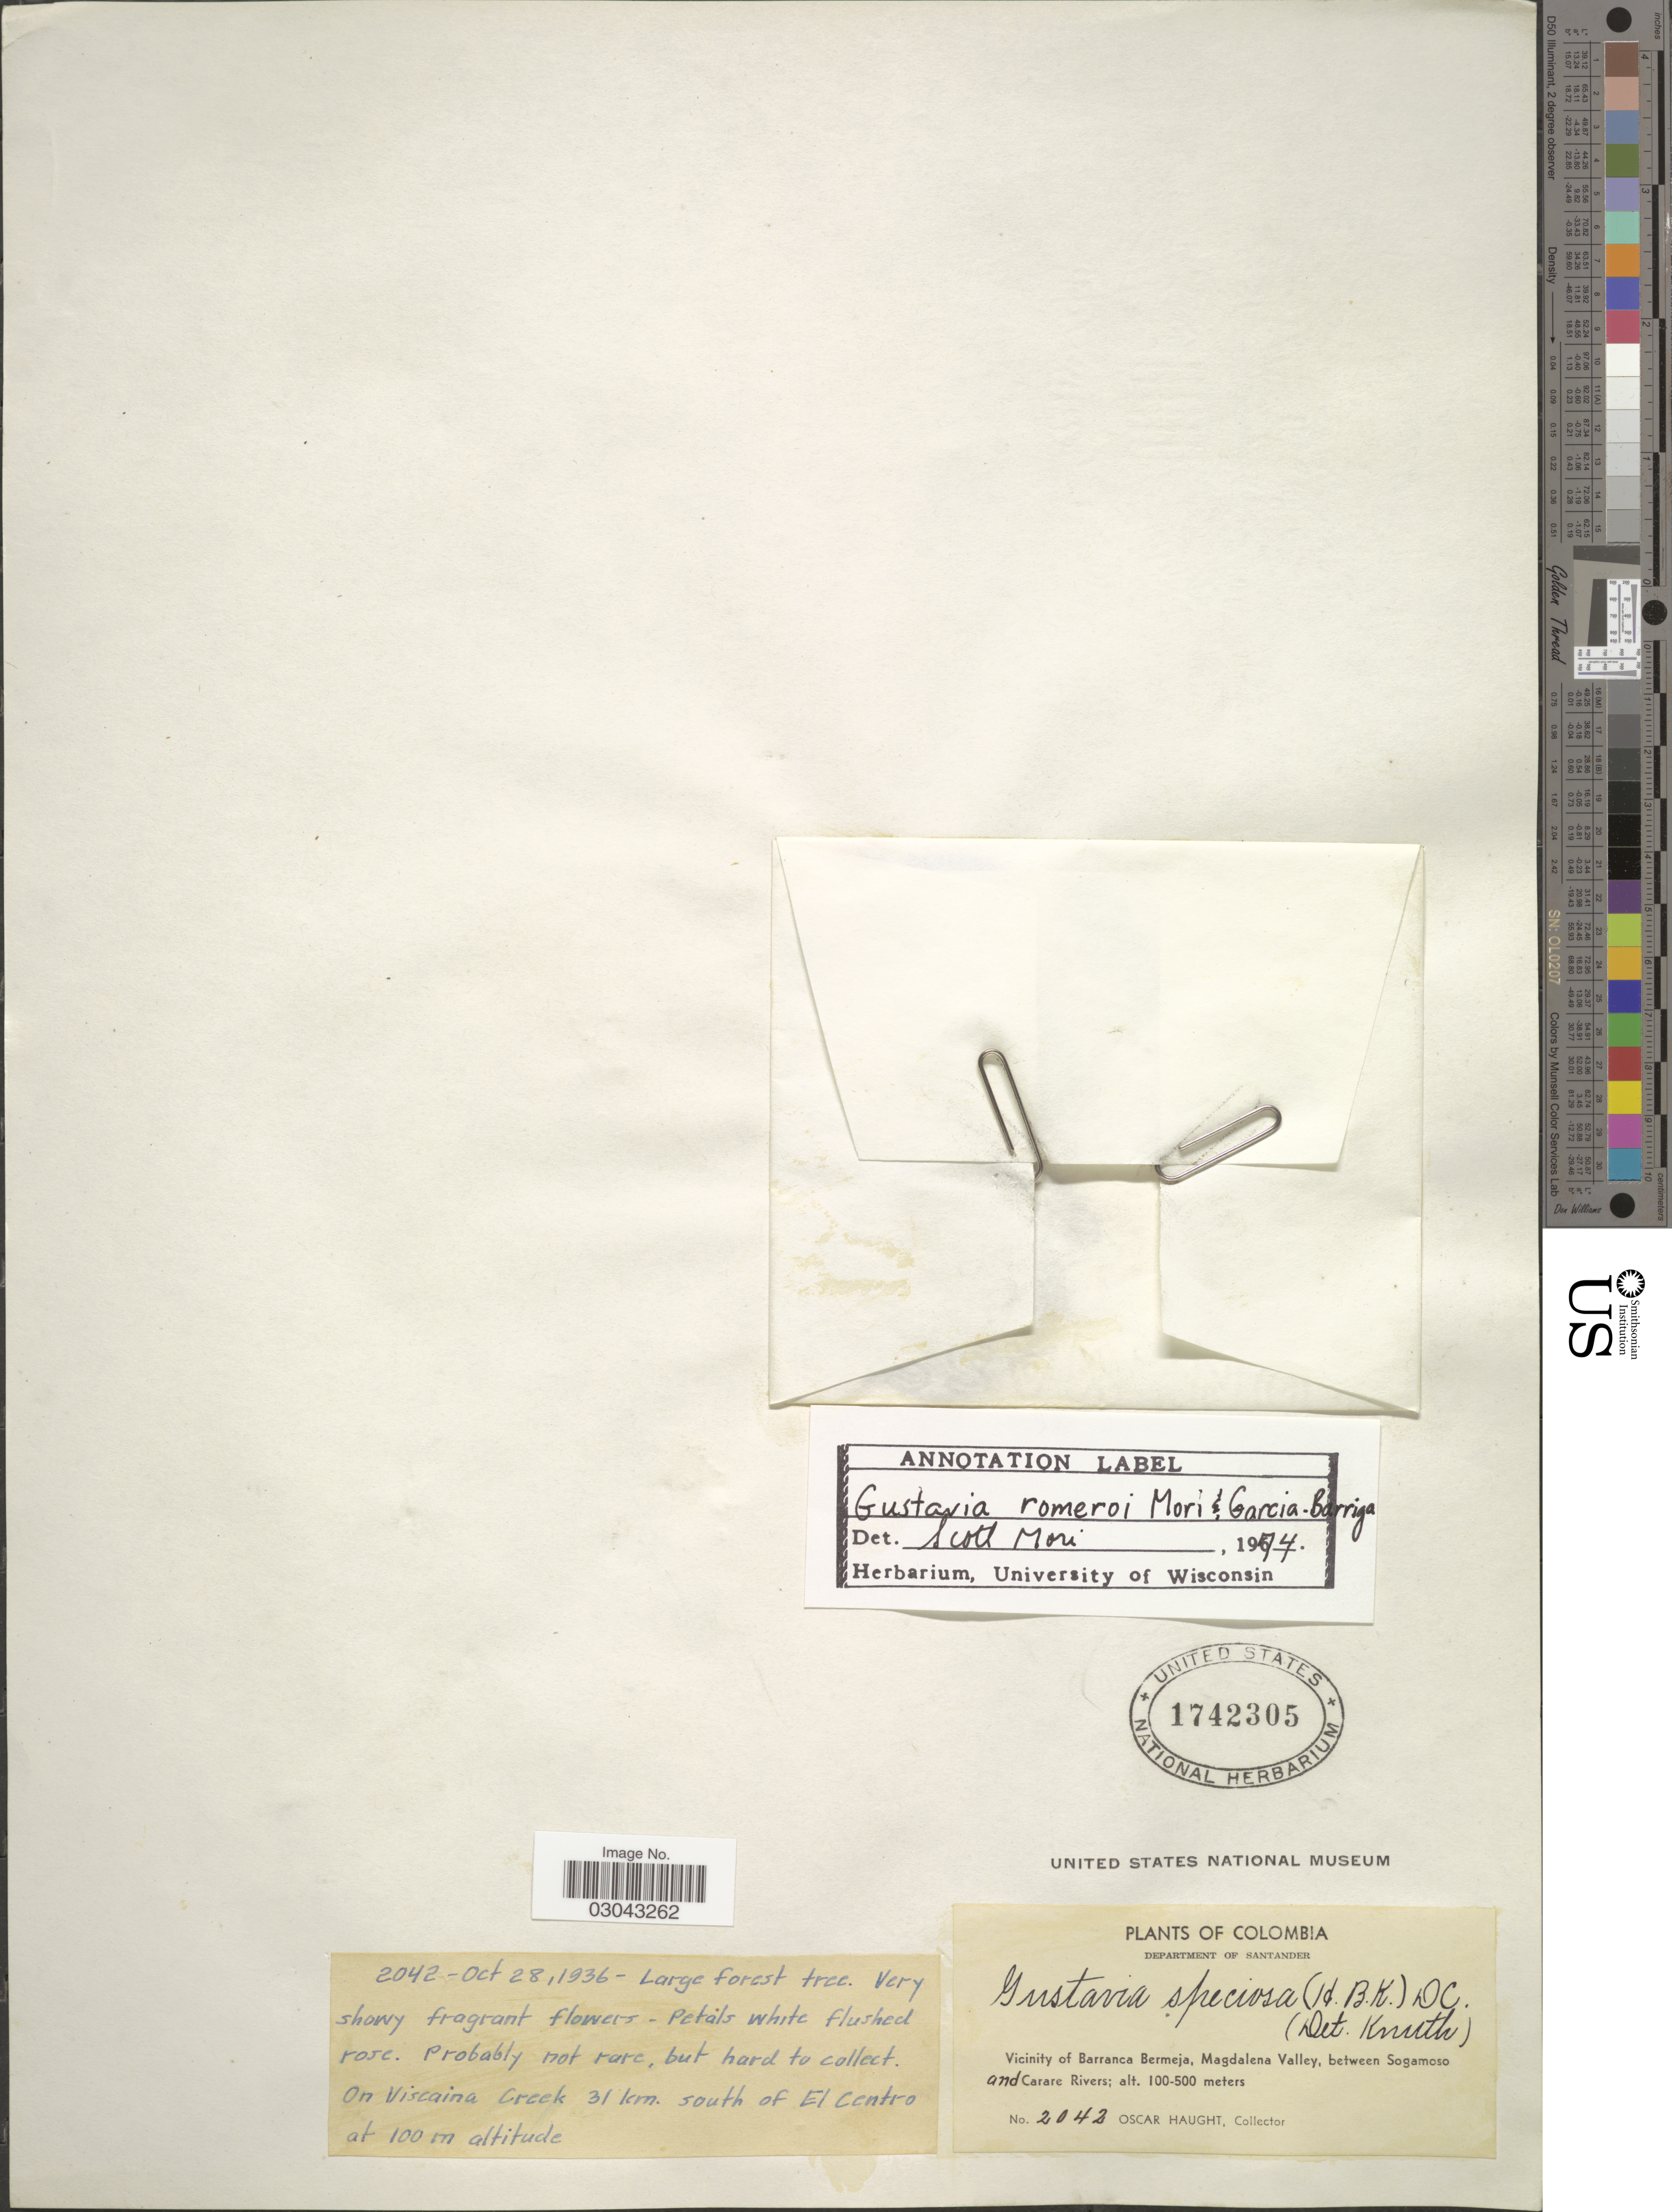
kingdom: Plantae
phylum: Tracheophyta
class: Magnoliopsida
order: Ericales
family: Lecythidaceae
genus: Gustavia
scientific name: Gustavia romeroi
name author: S.A. Mori & García-Barr.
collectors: O. Haught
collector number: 2042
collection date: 1936-10-28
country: Colombia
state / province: Santander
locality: Department of Santander, Vicinity of Barranca Bermeja, Magdalena Valley, between Sogamoso and Carare Rivers, On Viscaina Creek 31 km. south of El Centro.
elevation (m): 100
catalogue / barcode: US 1742305